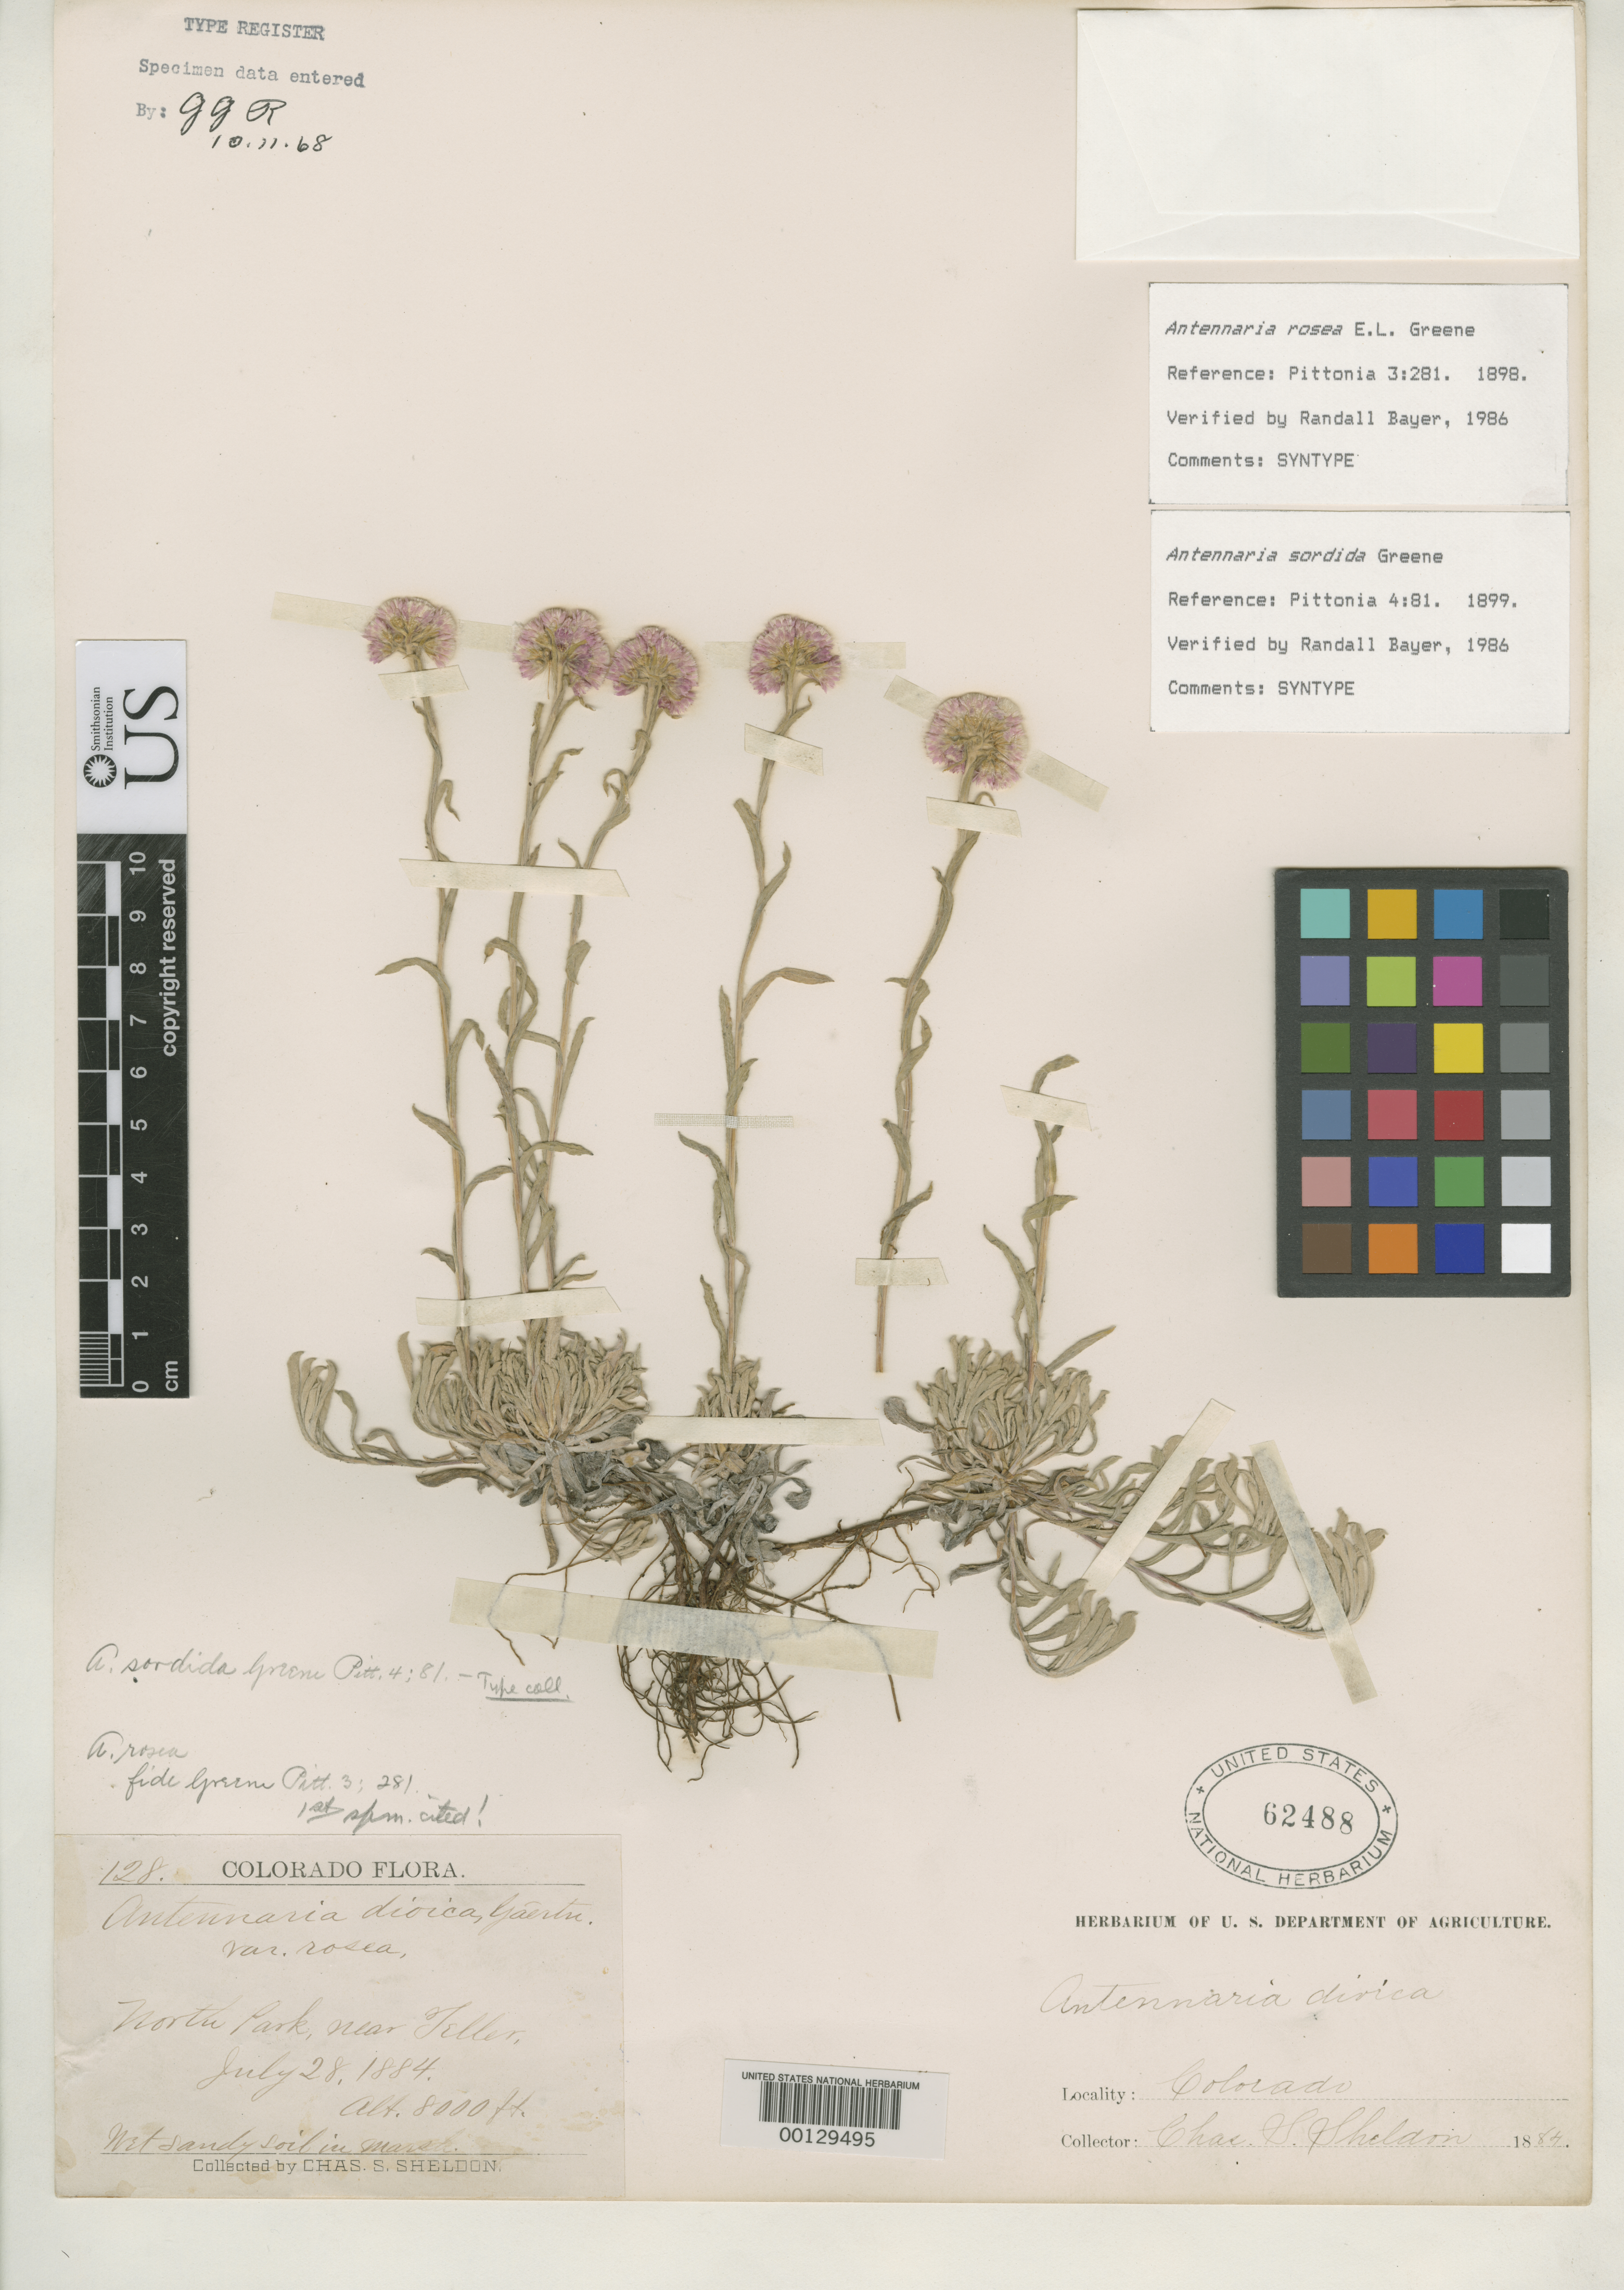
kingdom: Plantae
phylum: Tracheophyta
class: Magnoliopsida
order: Asterales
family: Asteraceae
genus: Antennaria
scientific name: Antennaria sordida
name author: Greene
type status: Isotype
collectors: C. S. Sheldon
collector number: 128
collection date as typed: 28 Jul 1884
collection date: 1884-07-28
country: United States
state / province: Colorado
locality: Teller.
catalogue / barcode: US 62488